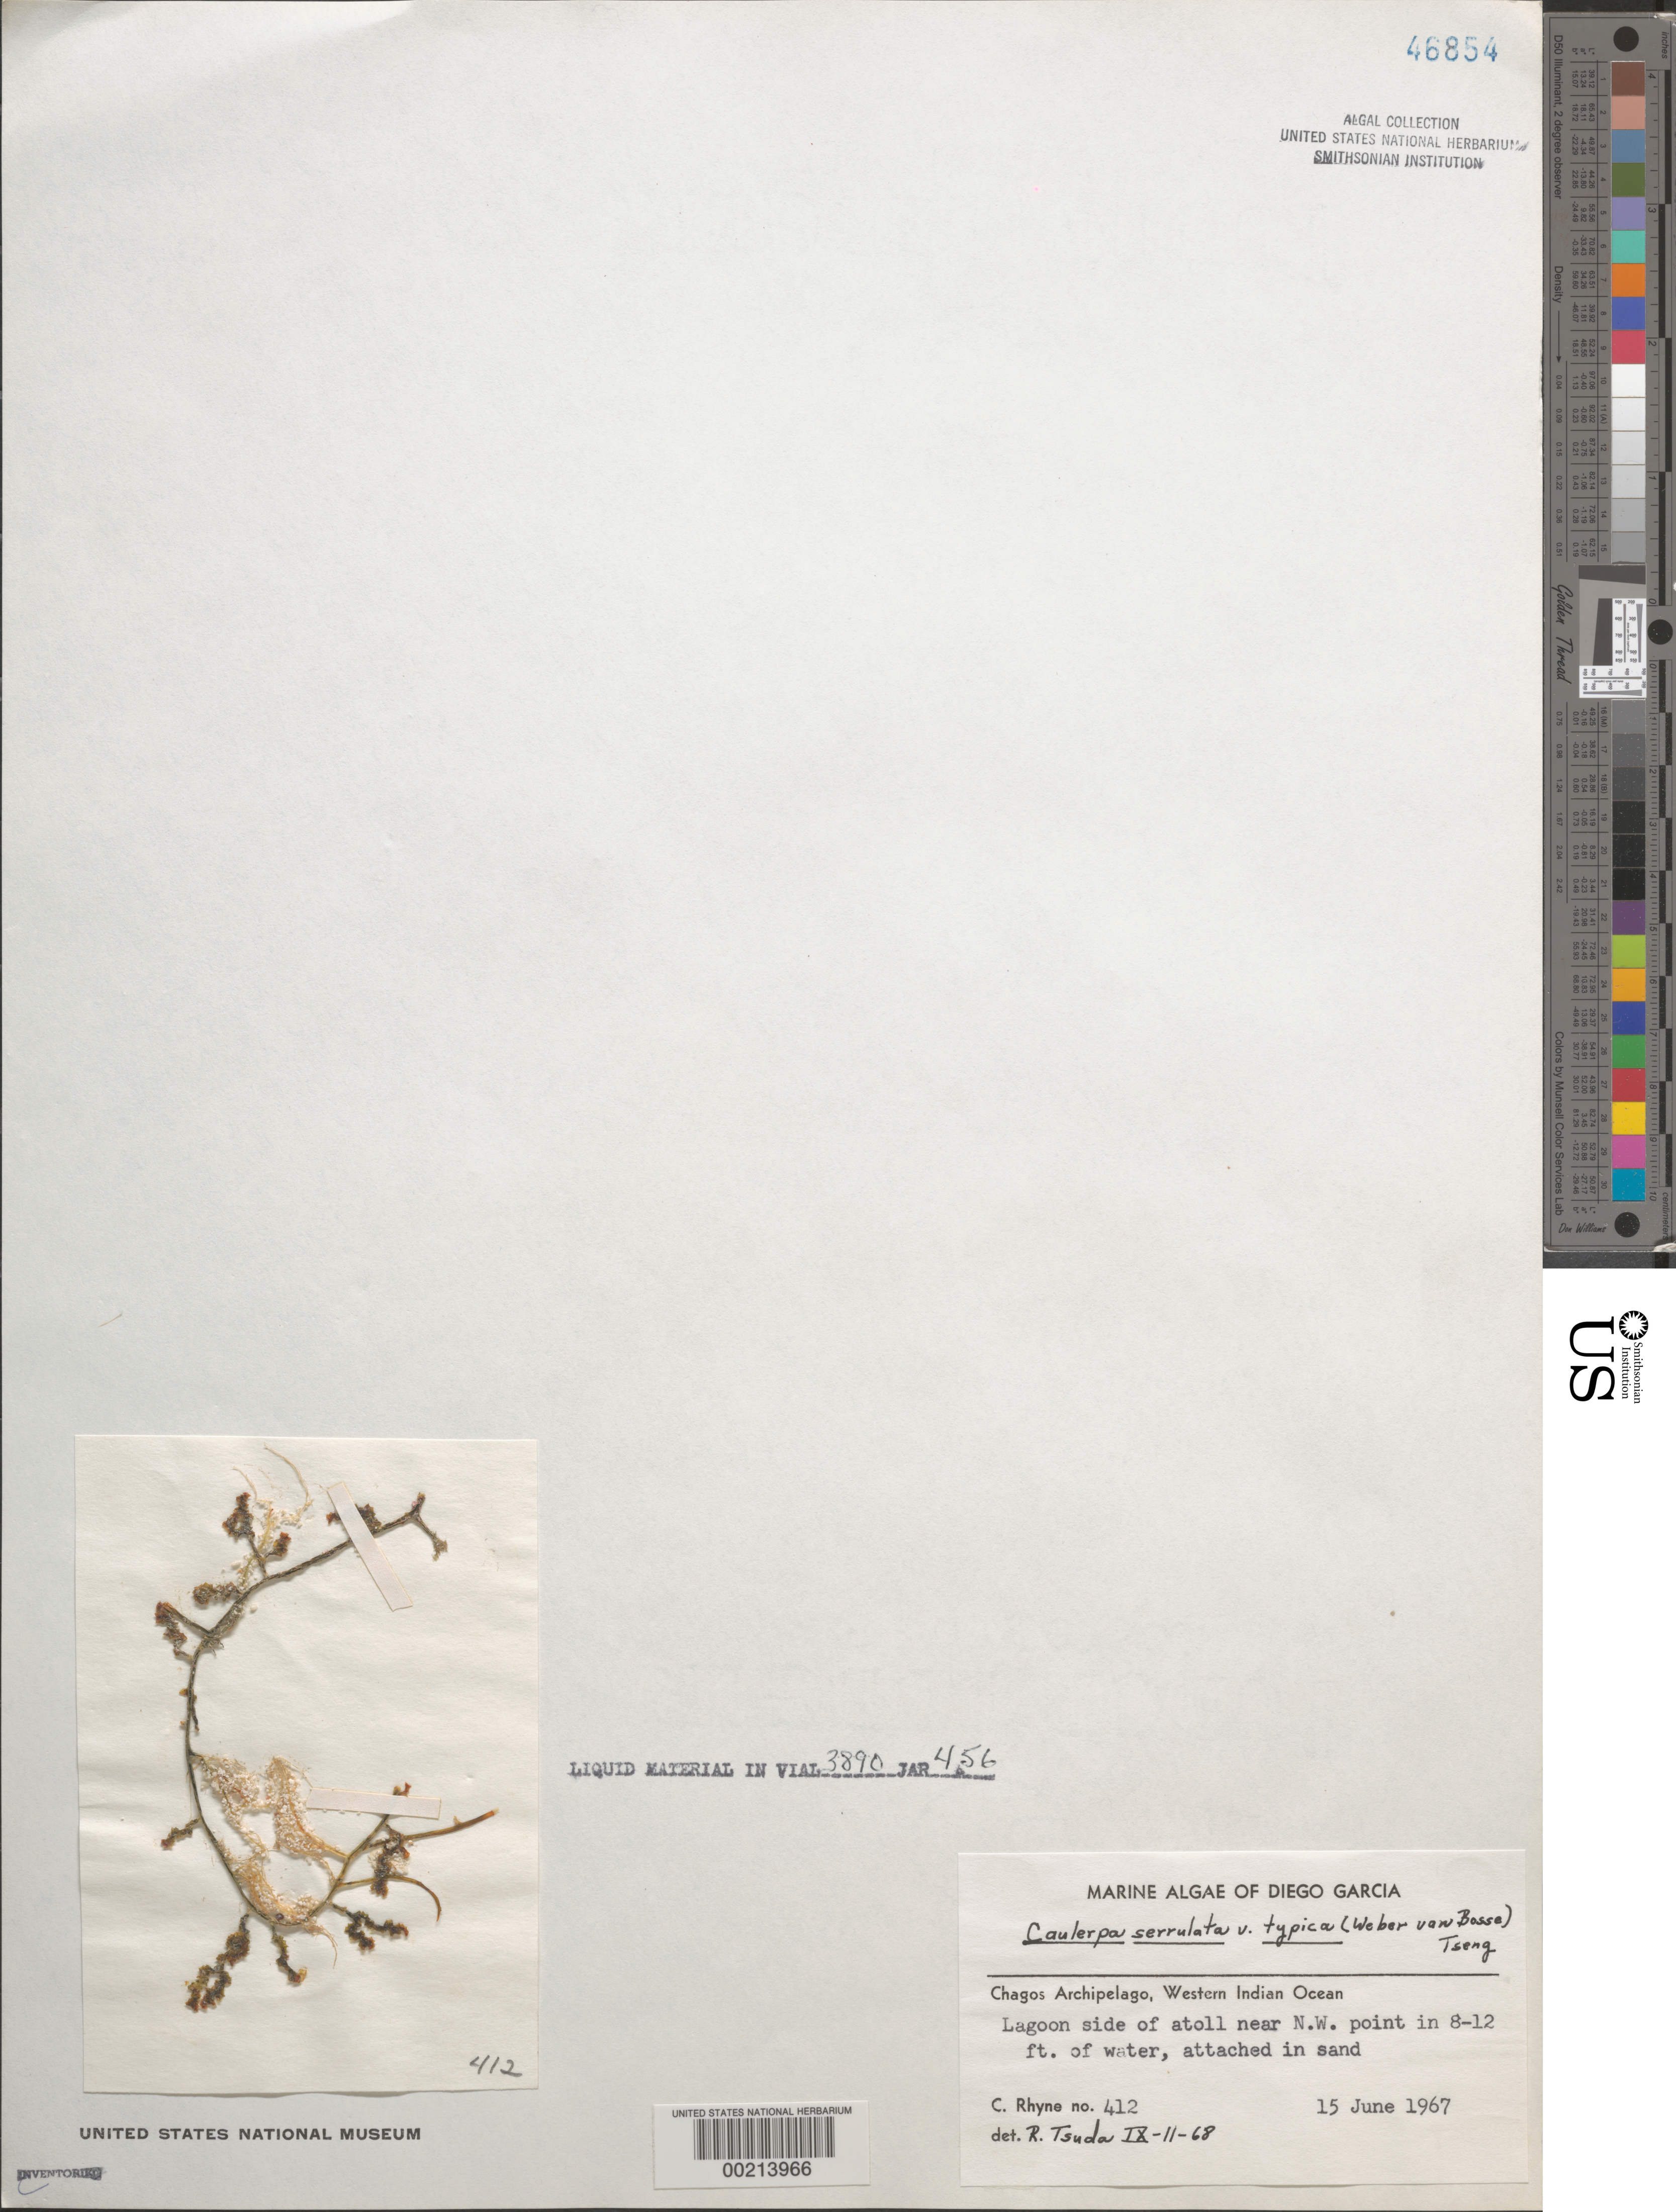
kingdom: Plantae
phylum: Chlorophyta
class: Ulvophyceae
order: Bryopsidales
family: Caulerpaceae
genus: Caulerpa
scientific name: Caulerpa serrulata var. typica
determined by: Tsuda, R. T.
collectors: C. Rhyne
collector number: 412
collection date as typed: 15 Jun 1967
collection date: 1967-06-15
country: British Indian Ocean Territory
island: Diego Garcia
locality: Near Northwest Point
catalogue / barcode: US 46854